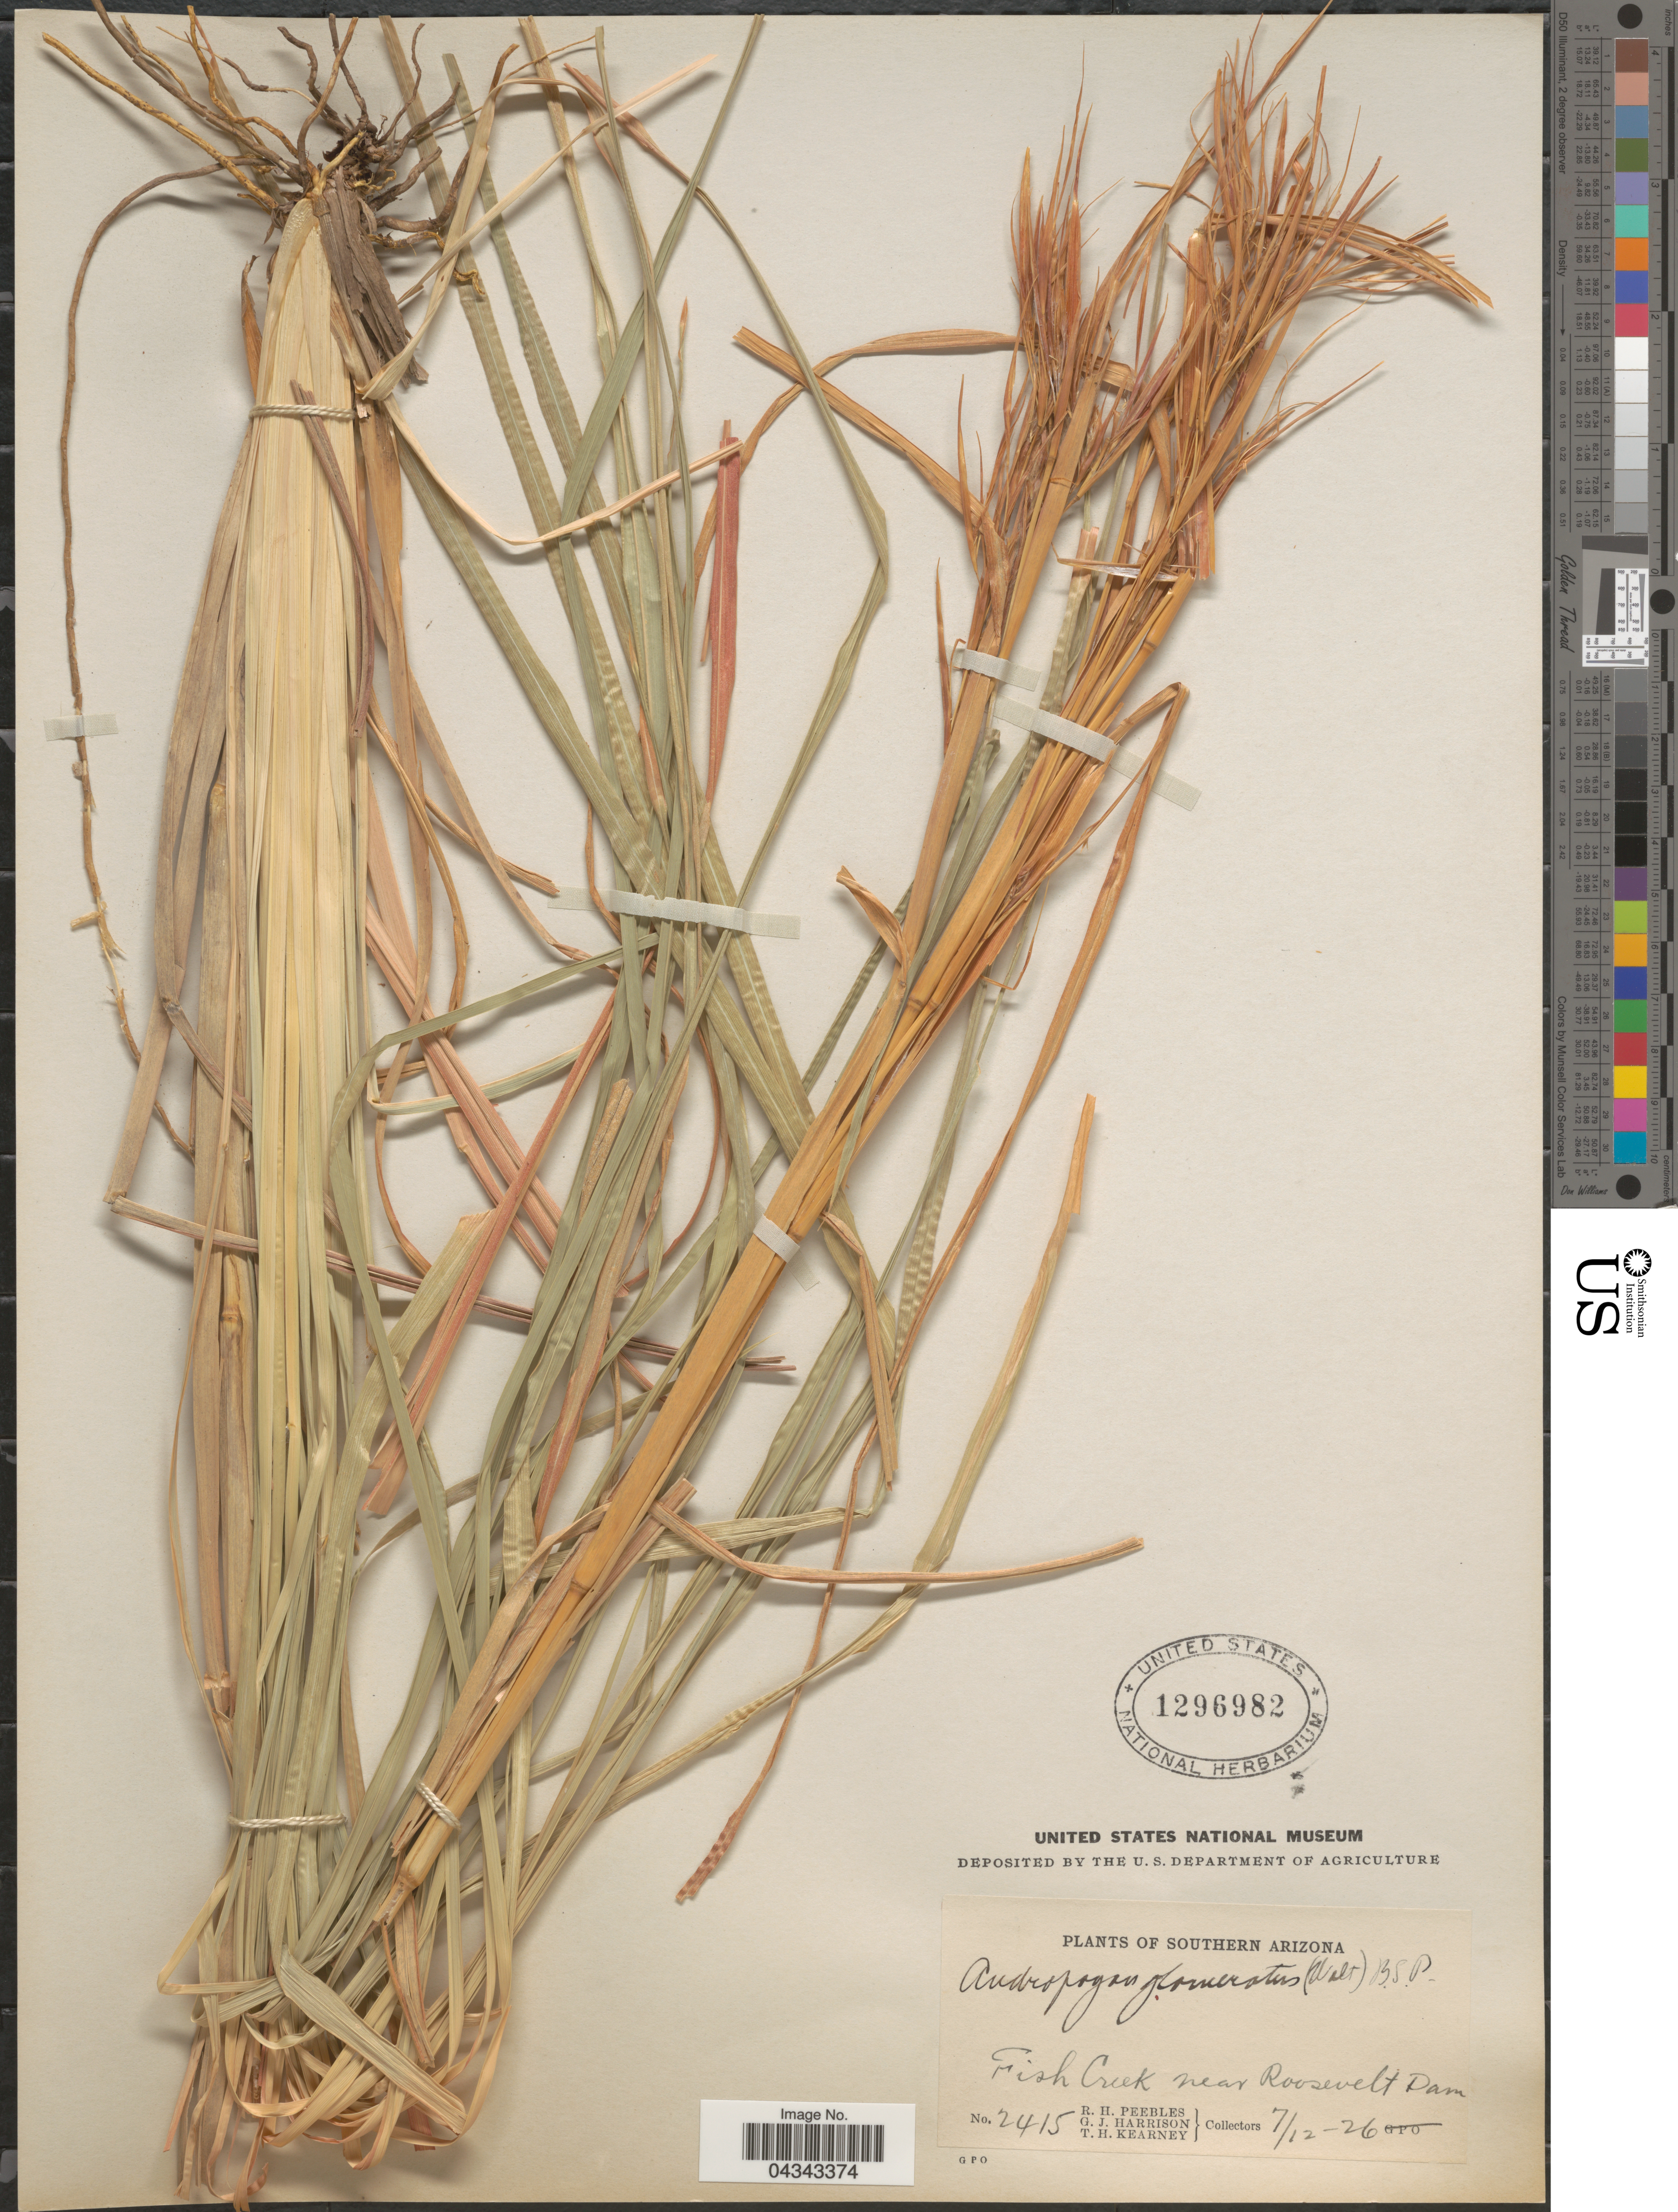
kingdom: Plantae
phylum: Tracheophyta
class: Liliopsida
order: Poales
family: Poaceae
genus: Andropogon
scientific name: Andropogon glomeratus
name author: (Walter) Britton, Stearns & Poggenb.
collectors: R. H. Peebles, G. J. Harrison & T. H. Kearney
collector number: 2415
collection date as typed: Transcribed d/m/y: 12/7/26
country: United States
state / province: Arizona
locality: Southern Arizona. Fish Creek near Roosevelt Dam.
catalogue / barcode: US 1296982